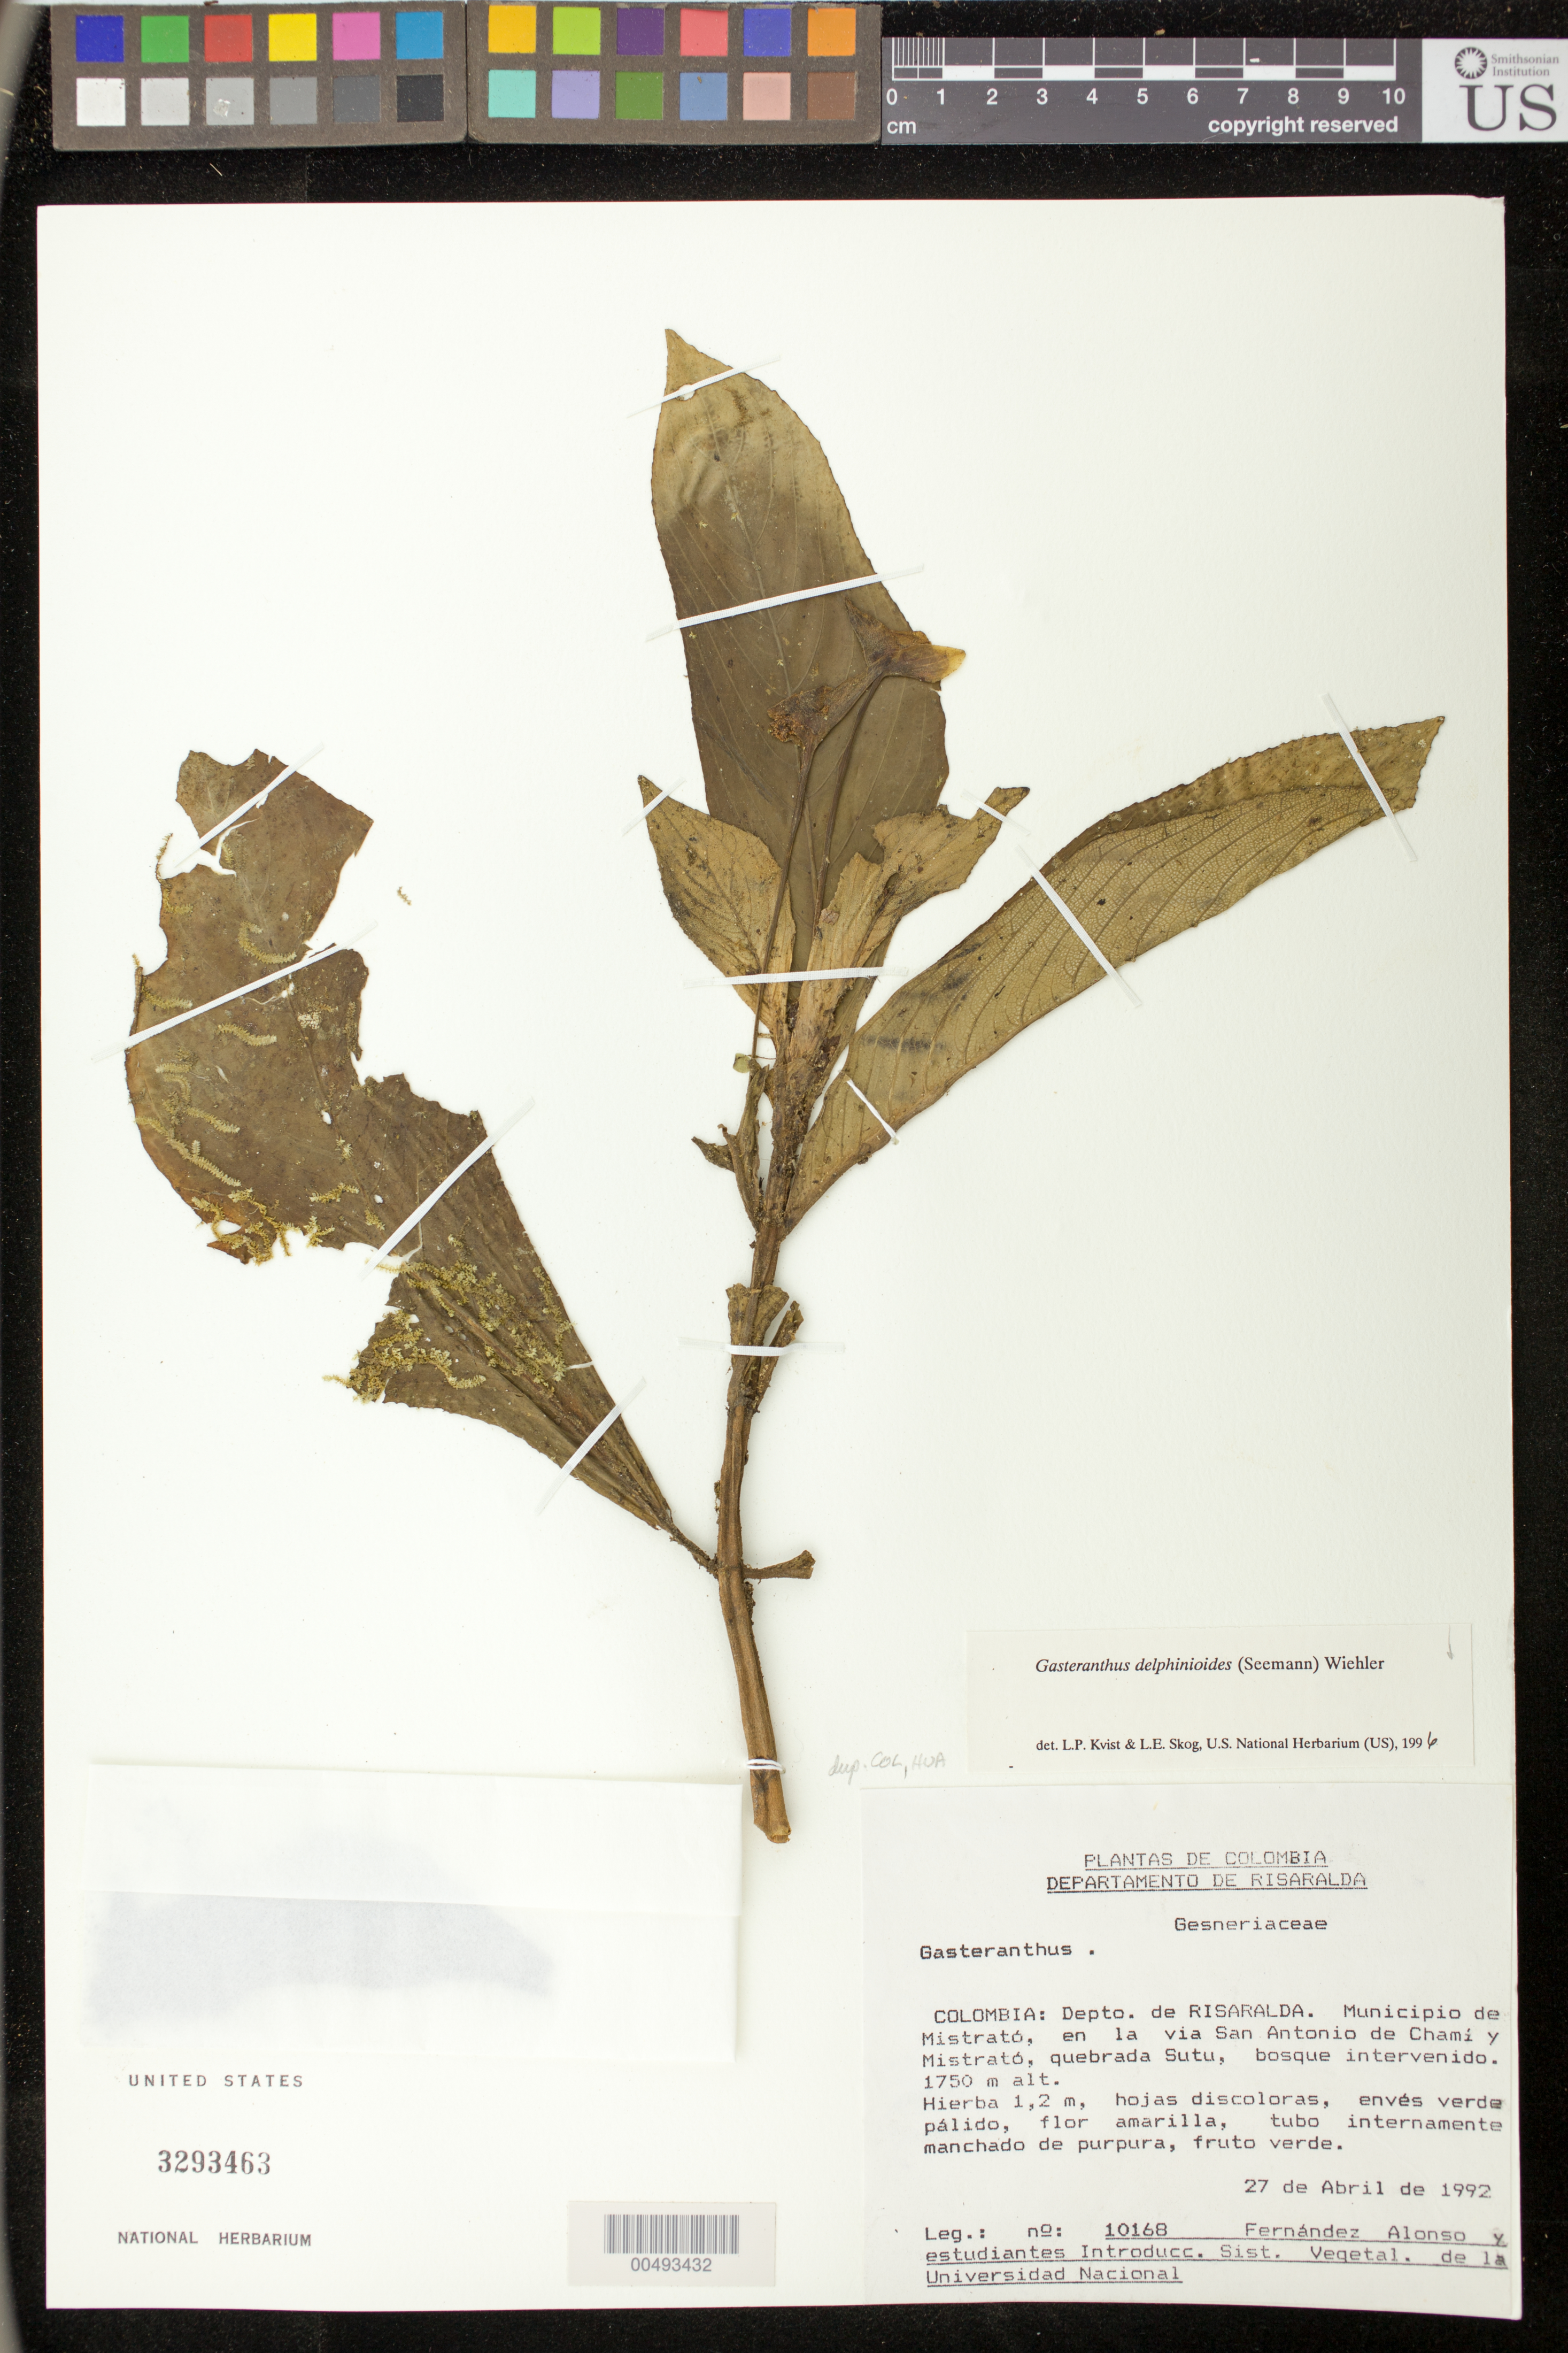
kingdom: Plantae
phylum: Tracheophyta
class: Magnoliopsida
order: Lamiales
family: Gesneriaceae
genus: Gasteranthus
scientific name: Gasteranthus delphinioides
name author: (Seem.) Wiehler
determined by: Skog, Laurence E.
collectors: J. L. Fernández-Alonso & Estudiantes Introducc. Sist. Vegetal. de la Universidad Nacional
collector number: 10168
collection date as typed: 27 Apr 1992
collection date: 1992-04-27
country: Colombia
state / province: Risaralda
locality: Mpio. de Mistrató, en la via San Antonio de Chamí y Mistrató, quebrada Sutu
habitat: Bosque intervenido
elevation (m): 1750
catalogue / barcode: US 3293463